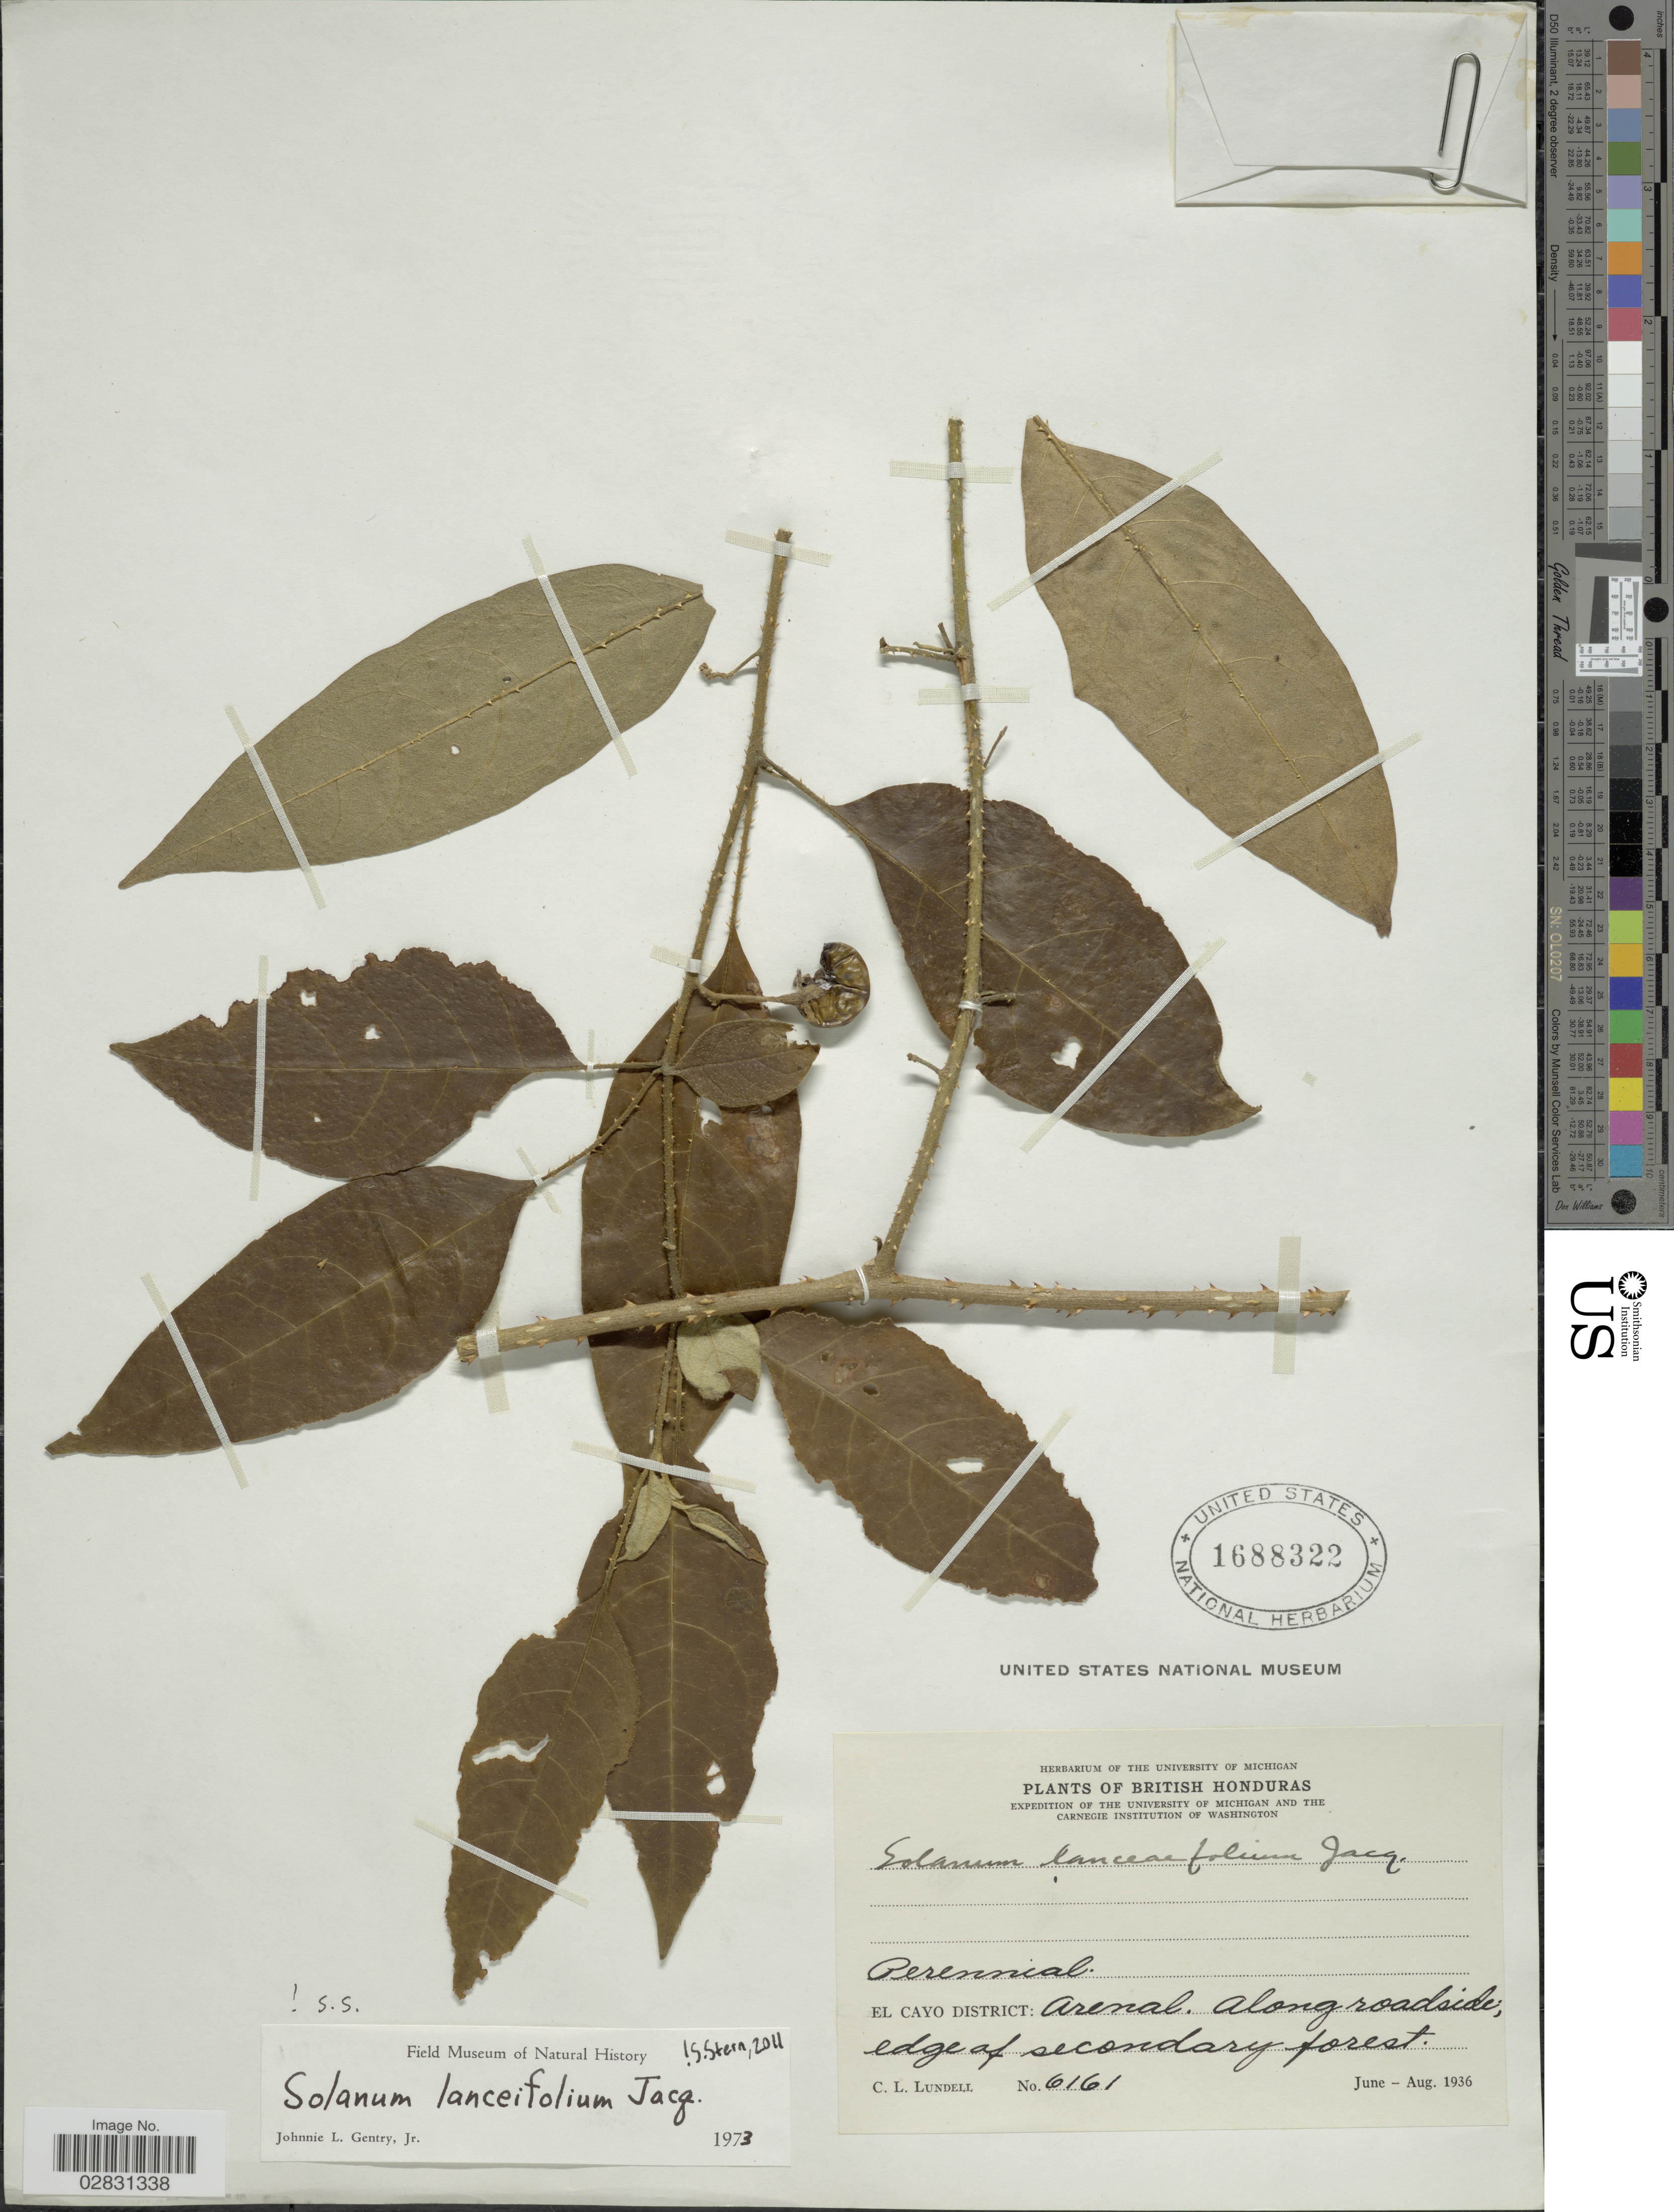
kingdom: Plantae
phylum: Tracheophyta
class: Magnoliopsida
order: Solanales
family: Solanaceae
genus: Solanum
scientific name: Solanum laurifolium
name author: L. f.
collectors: C. L. Lundell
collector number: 6161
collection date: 1936-06/1936-08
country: Belize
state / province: Cayo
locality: British Honduras, El Cayo District.: Arenal.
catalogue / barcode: US 1688322